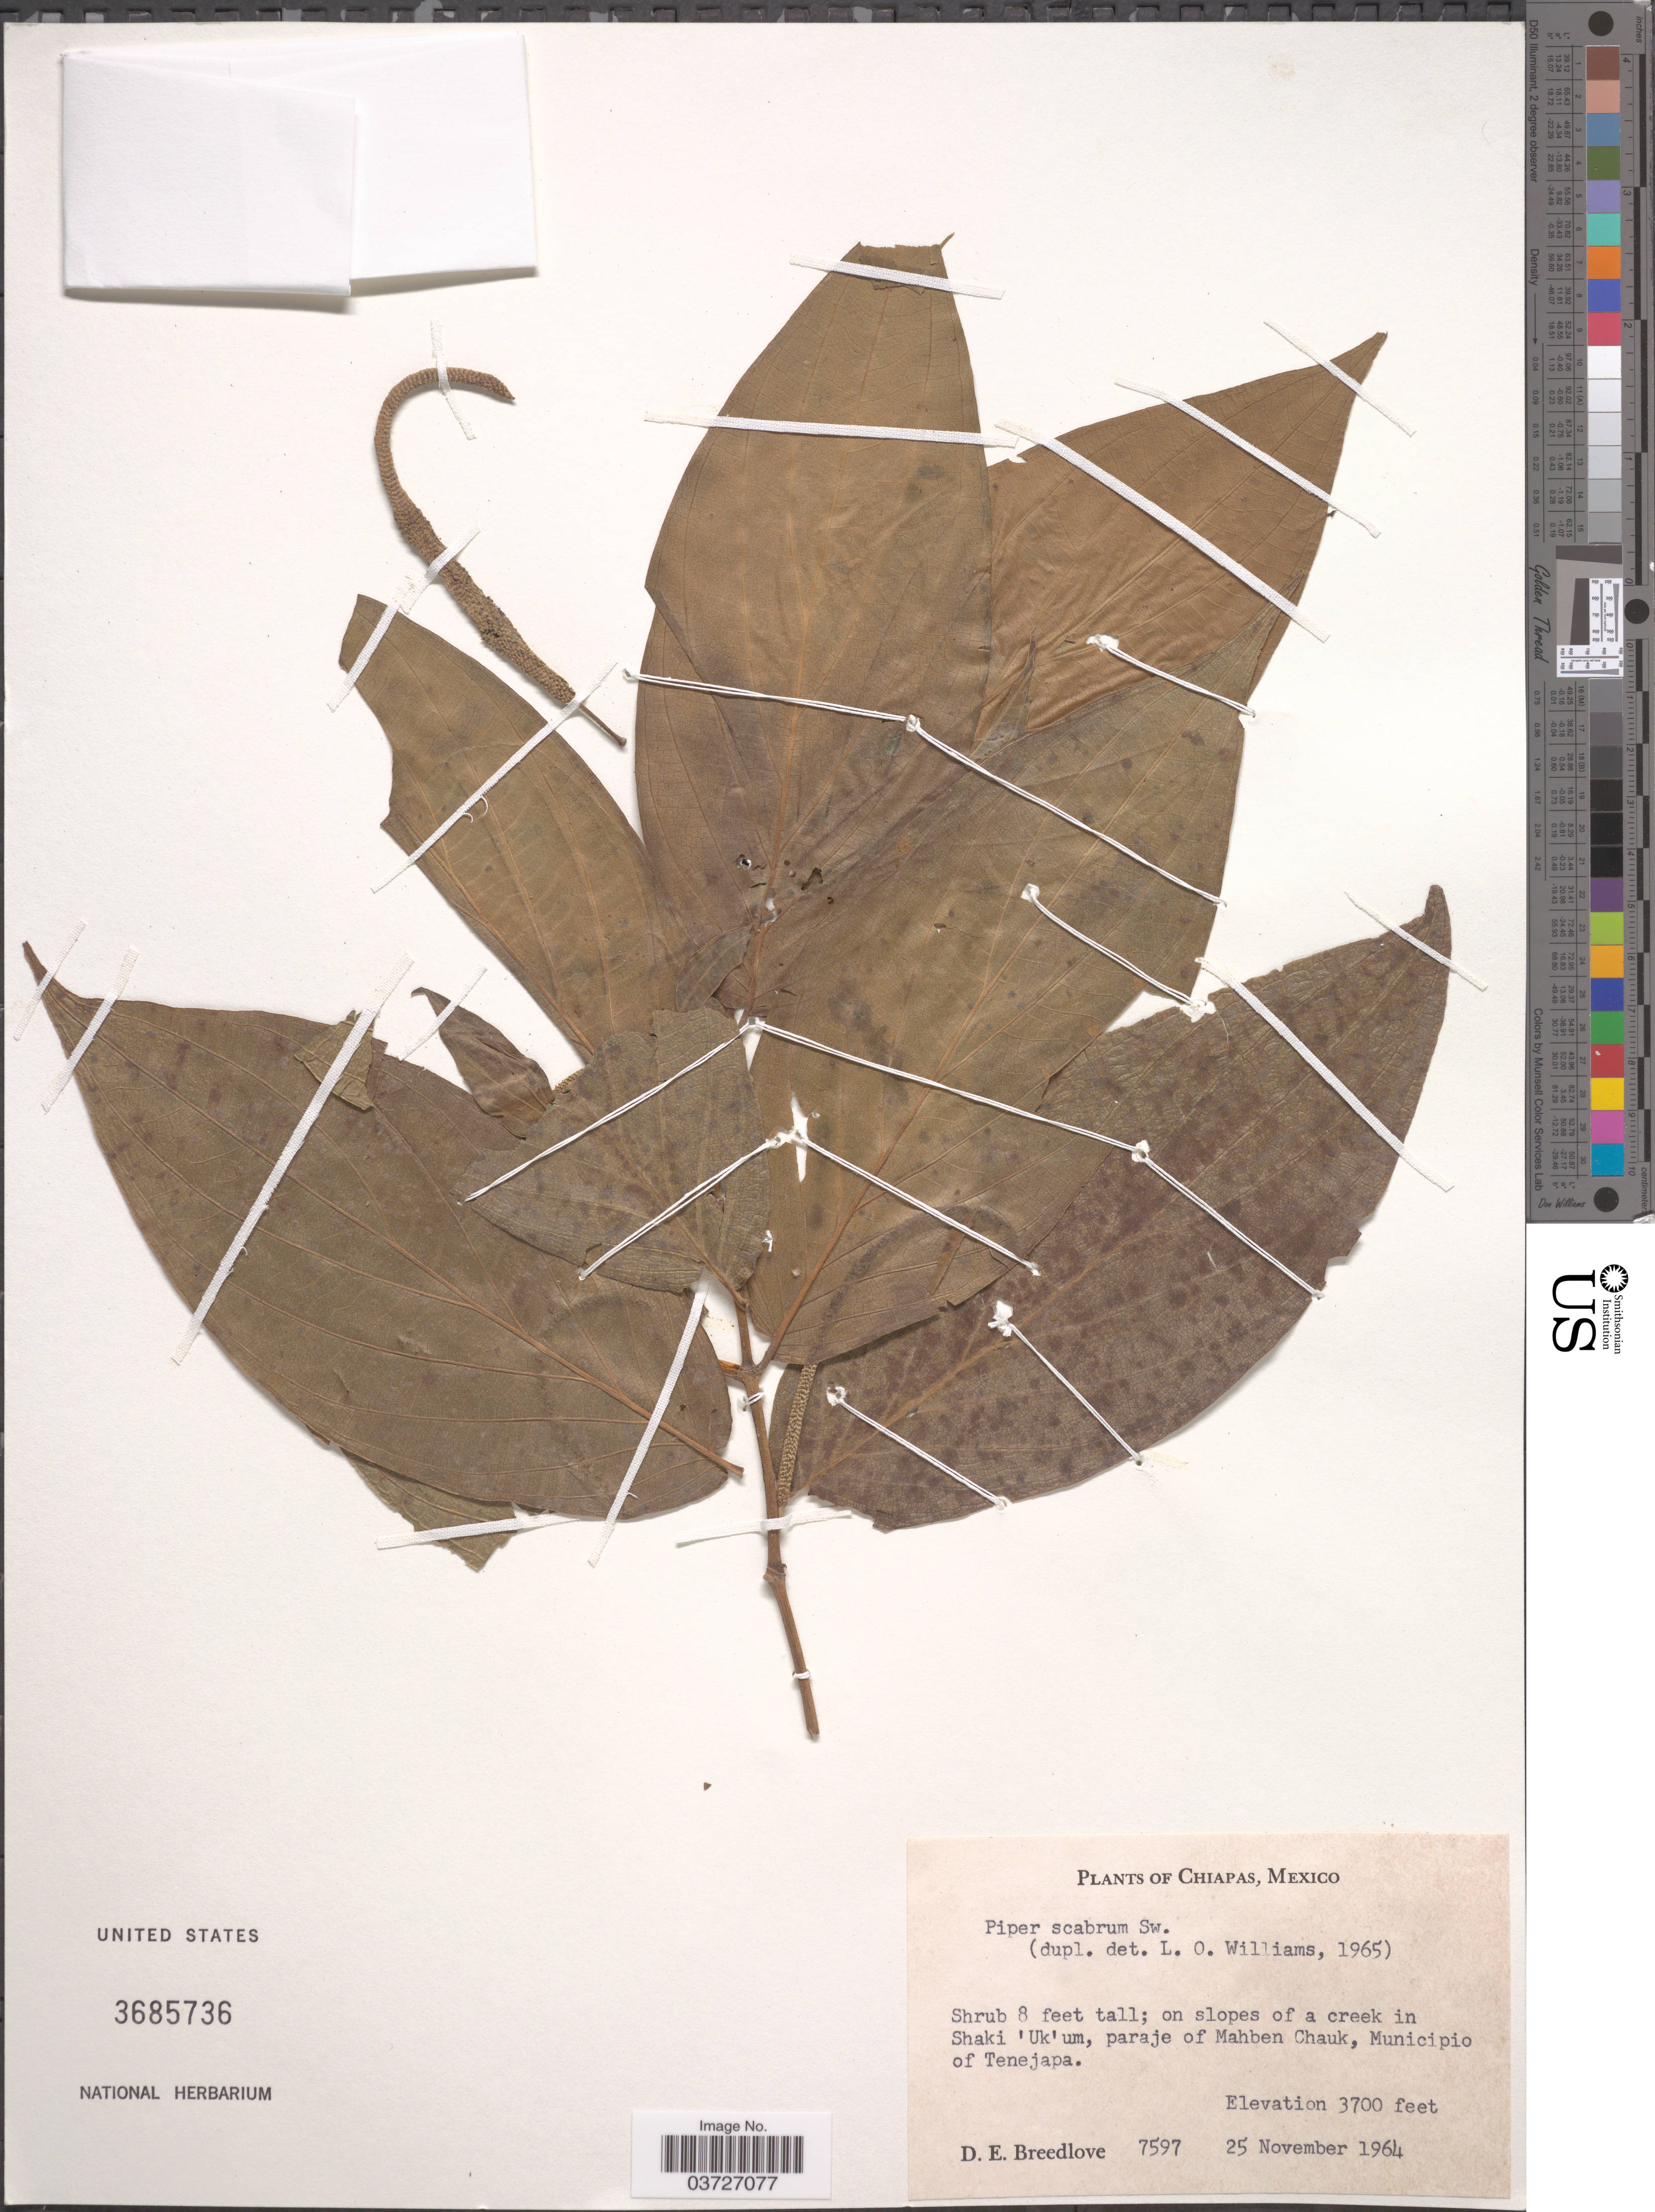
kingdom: Plantae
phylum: Tracheophyta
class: Magnoliopsida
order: Piperales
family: Piperaceae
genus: Piper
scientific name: Piper scabrum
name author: Sw.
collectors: D. E. Breedlove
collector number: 7597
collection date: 1964-11-25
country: Mexico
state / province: Chiapas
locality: On slopes of a creek in Shaki 'Uk'um, paraje of Mahben Chauk, Municipio of Tenejapa.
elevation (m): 1128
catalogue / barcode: US 3685736